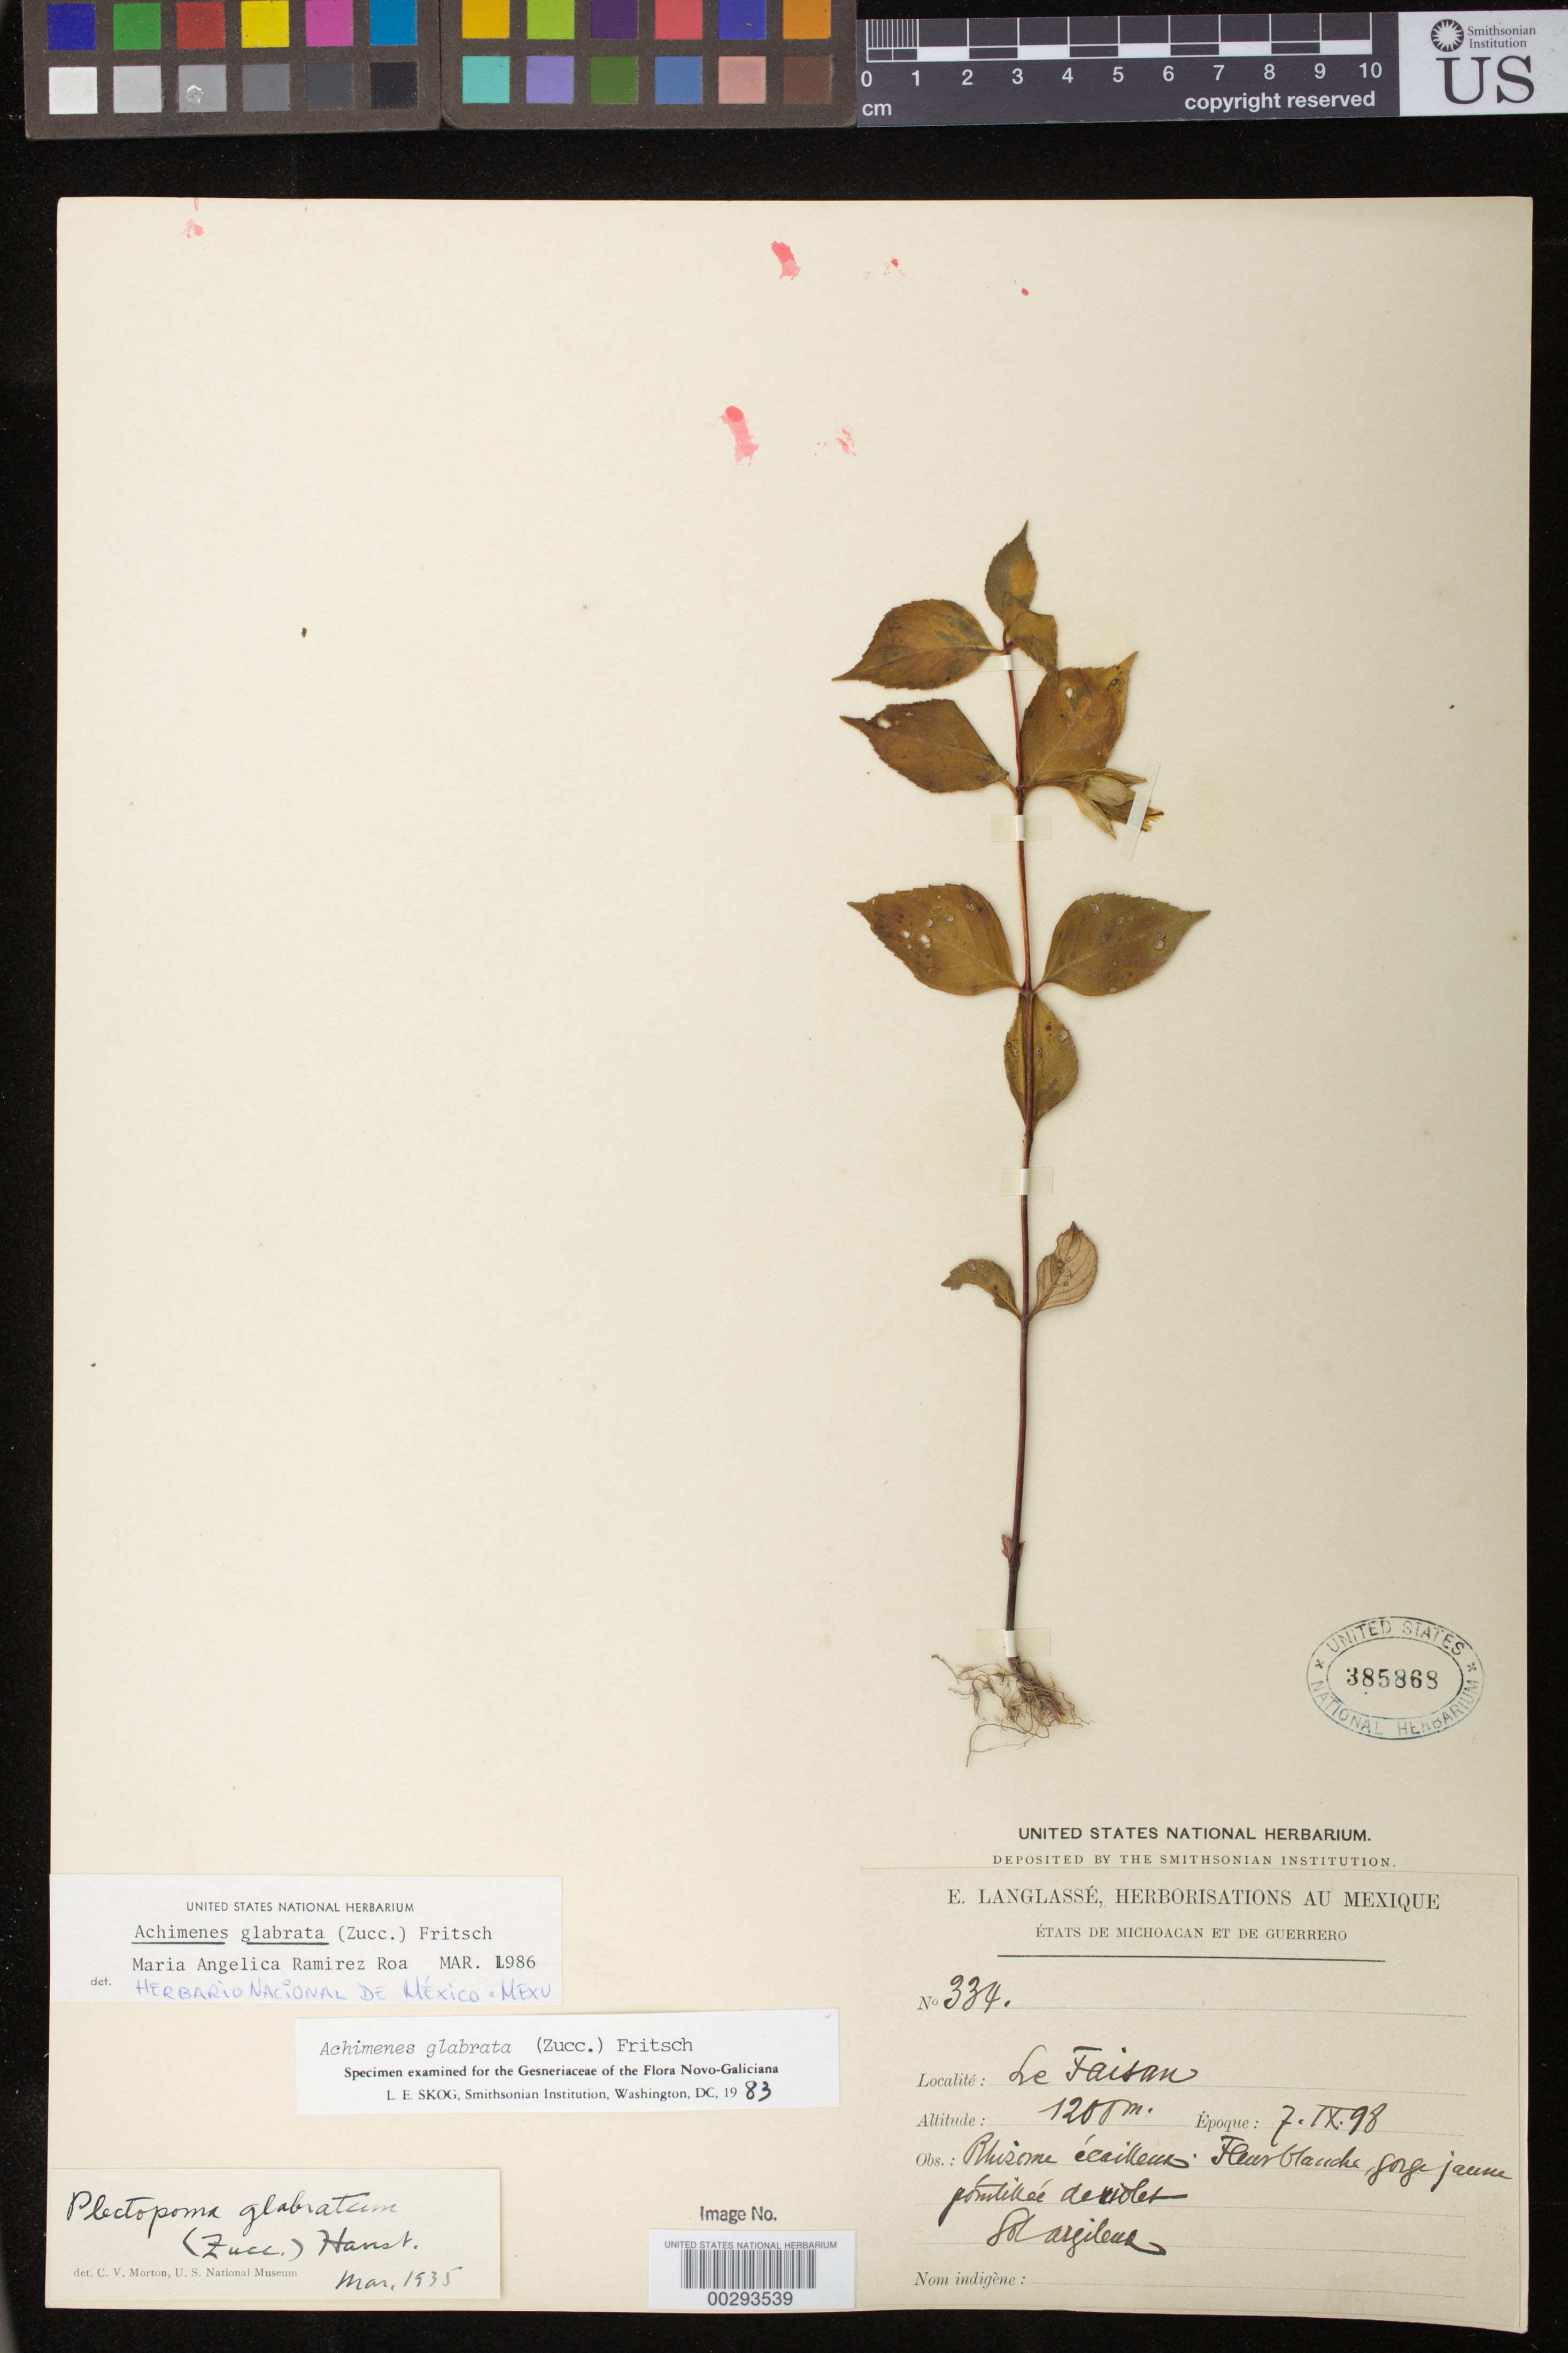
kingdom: Plantae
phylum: Tracheophyta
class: Magnoliopsida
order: Lamiales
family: Gesneriaceae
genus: Achimenes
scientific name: Achimenes glabrata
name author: (Zucc.) Fritsch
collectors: E. Langlassé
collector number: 334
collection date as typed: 07 Sep 1898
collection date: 1898-09-07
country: Mexico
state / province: Guerrero / Michoacán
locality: Michoacan and Guerrero, Le Faisan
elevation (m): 1200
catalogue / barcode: US 385868